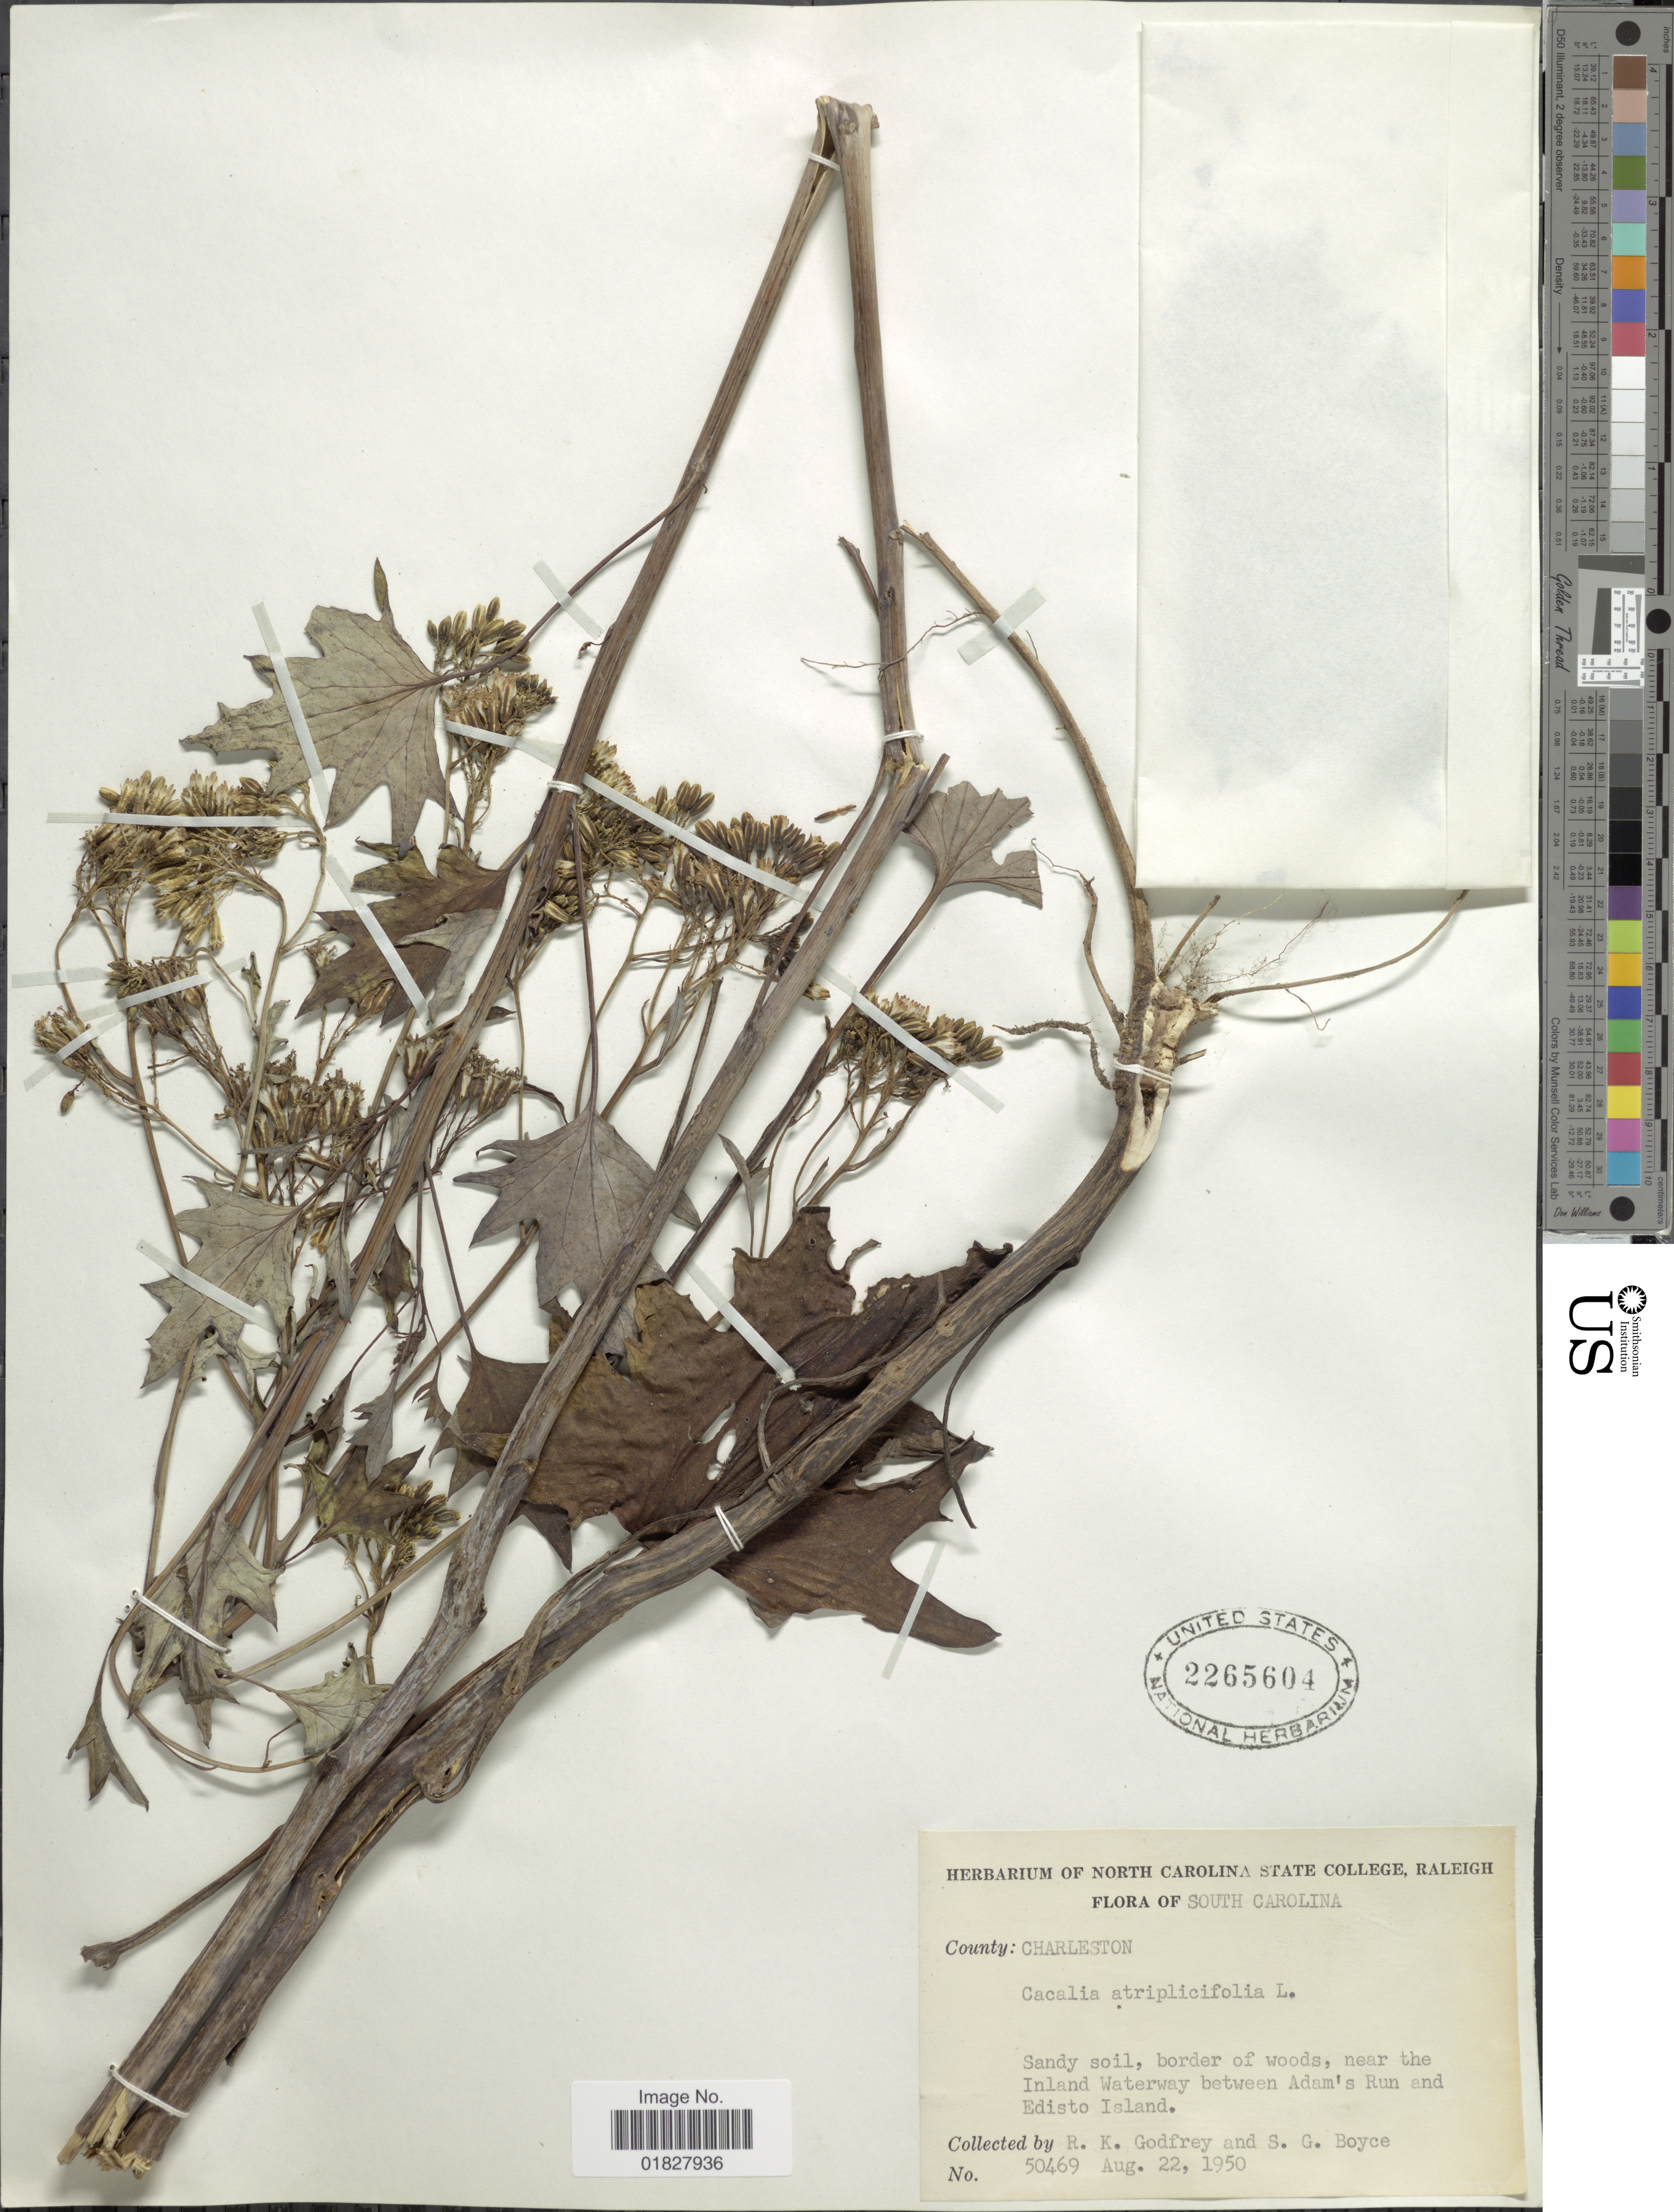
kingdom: Plantae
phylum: Tracheophyta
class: Magnoliopsida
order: Asterales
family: Asteraceae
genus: Arnoglossum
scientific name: Arnoglossum atriplicifolium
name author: (L.) H. Rob.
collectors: R. K. Godfrey & S. Boyce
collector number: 50469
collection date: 1950-08-22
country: United States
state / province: South Carolina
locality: County Charleston, near the Inland Waterway between Adam's Run and Edisto Island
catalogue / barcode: US 2265604